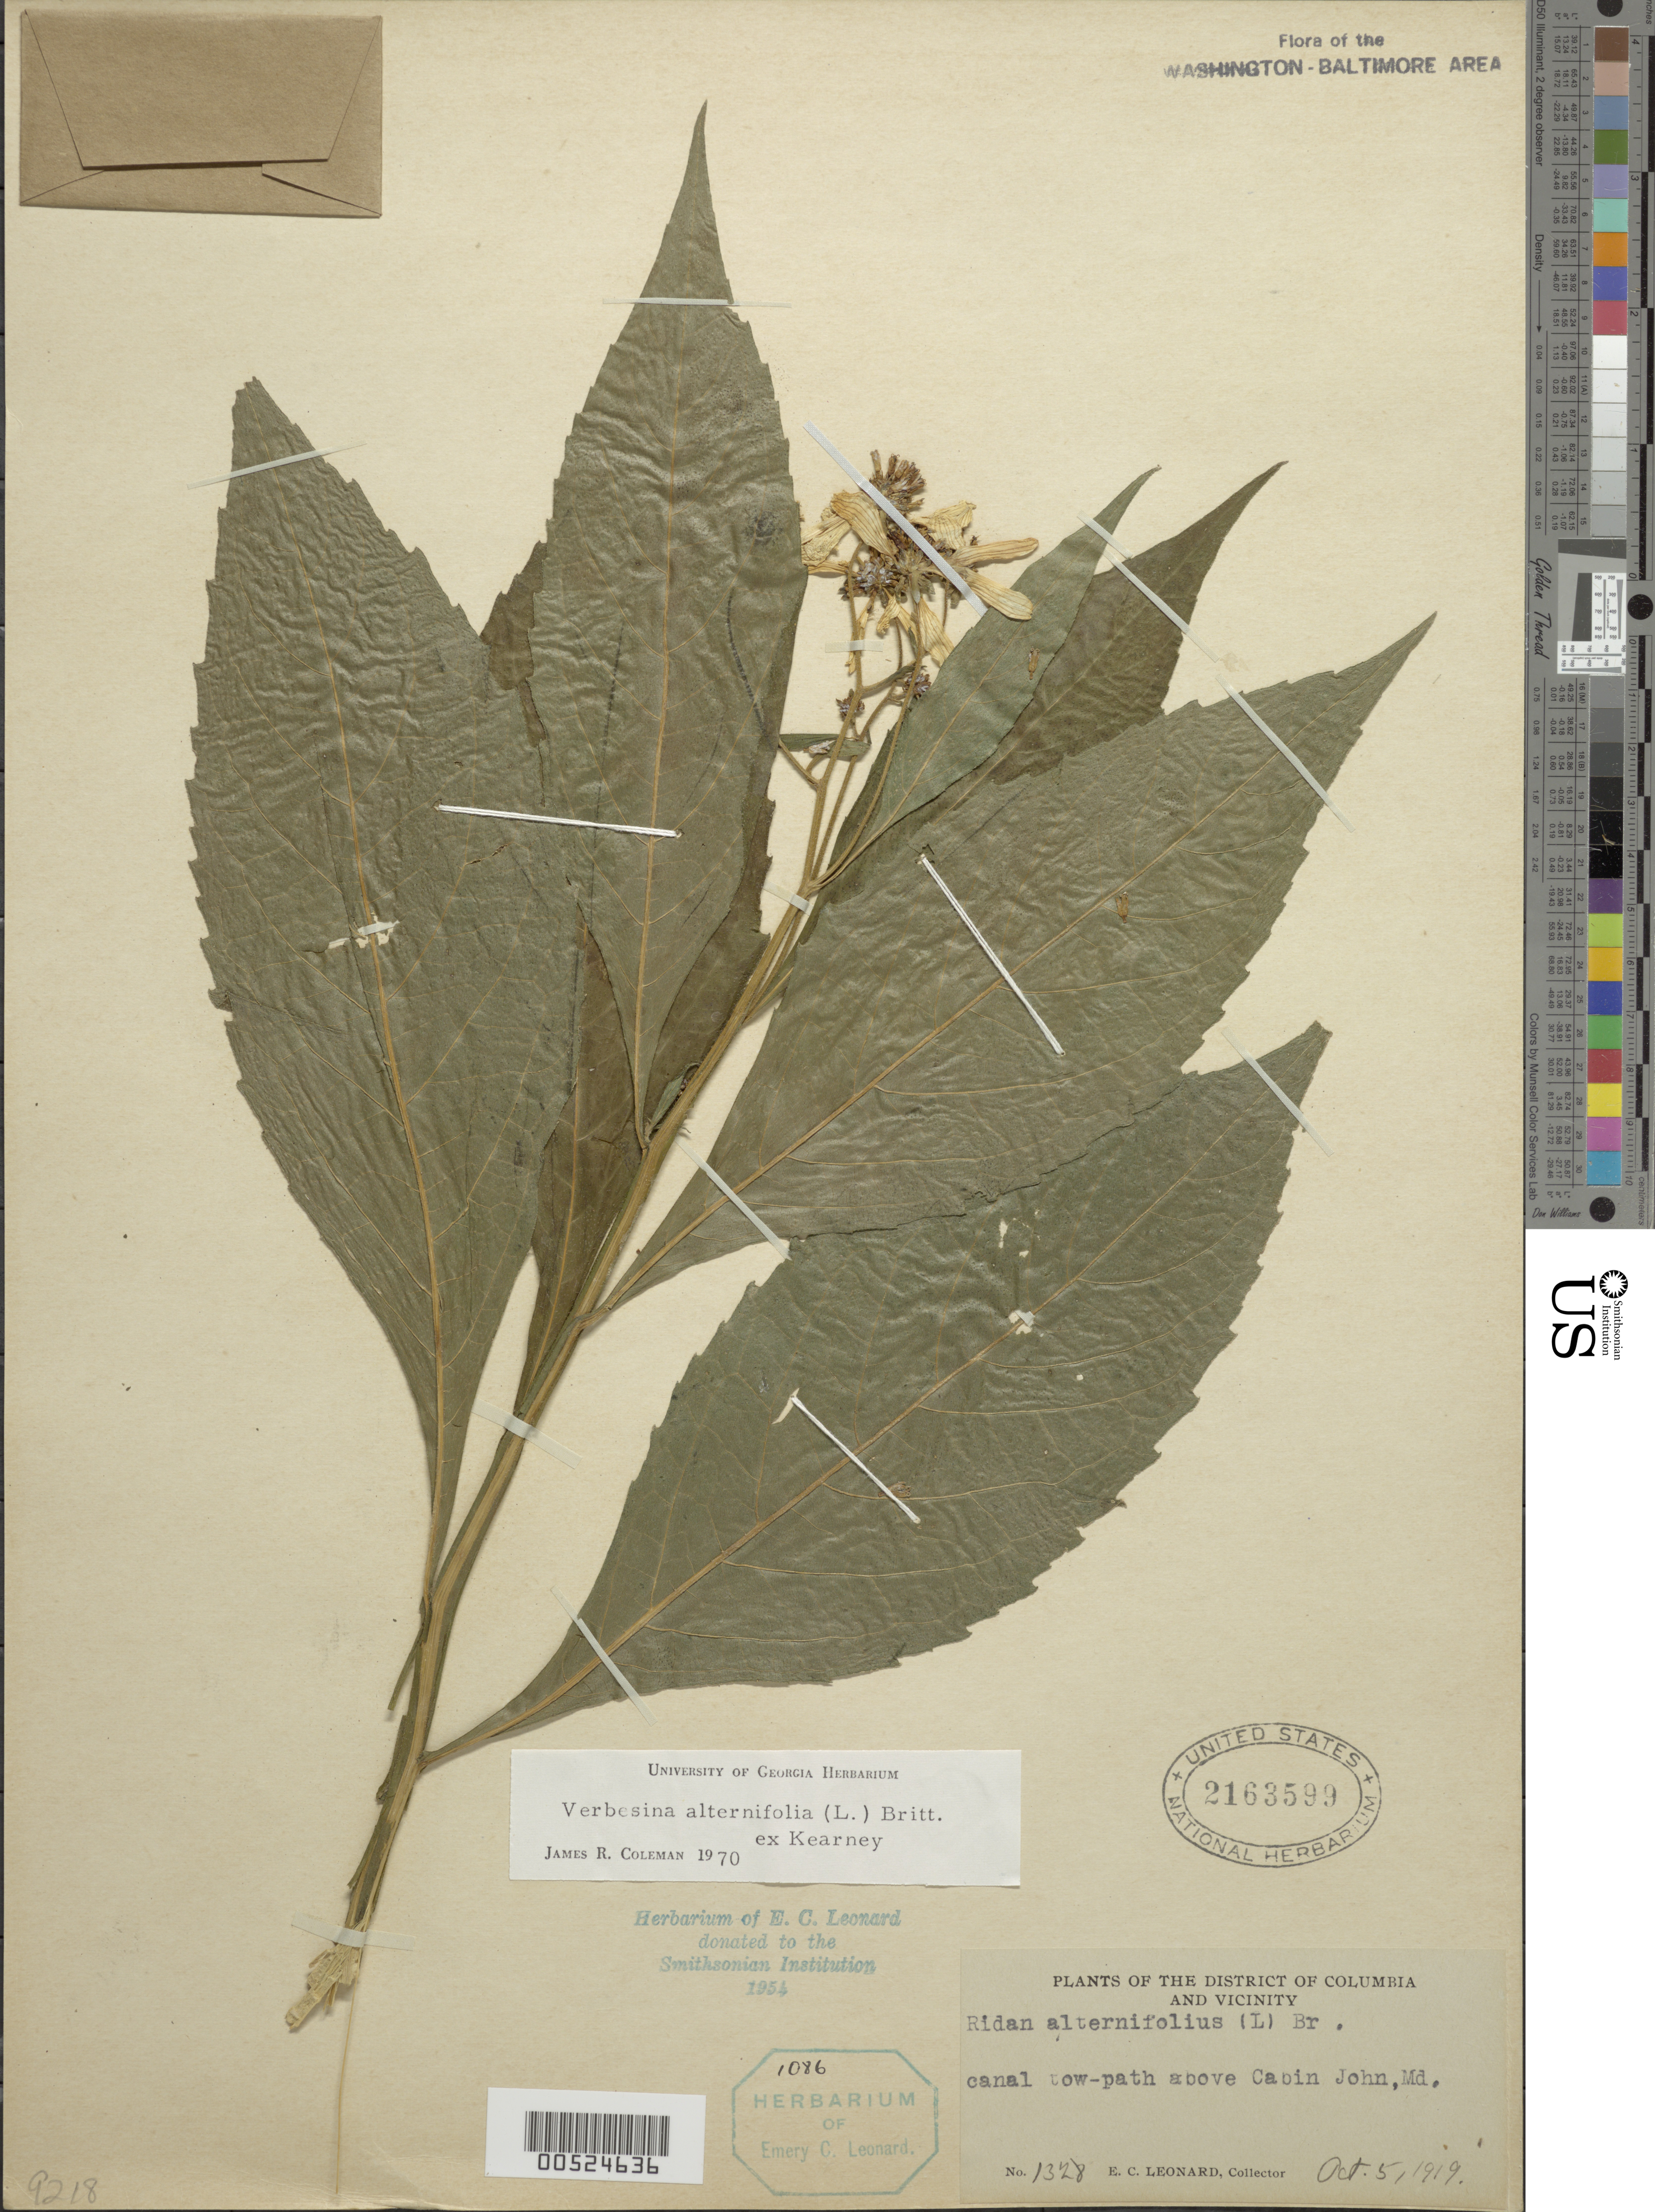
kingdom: Plantae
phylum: Tracheophyta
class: Magnoliopsida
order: Asterales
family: Asteraceae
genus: Verbesina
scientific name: Verbesina alternifolia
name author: (L.) Britton ex Kearney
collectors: E. C. Leonard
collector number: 1328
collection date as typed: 05 Oct 1919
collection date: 1919-10-05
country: United States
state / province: Maryland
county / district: Montgomery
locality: Cabin John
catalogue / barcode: US 2163599